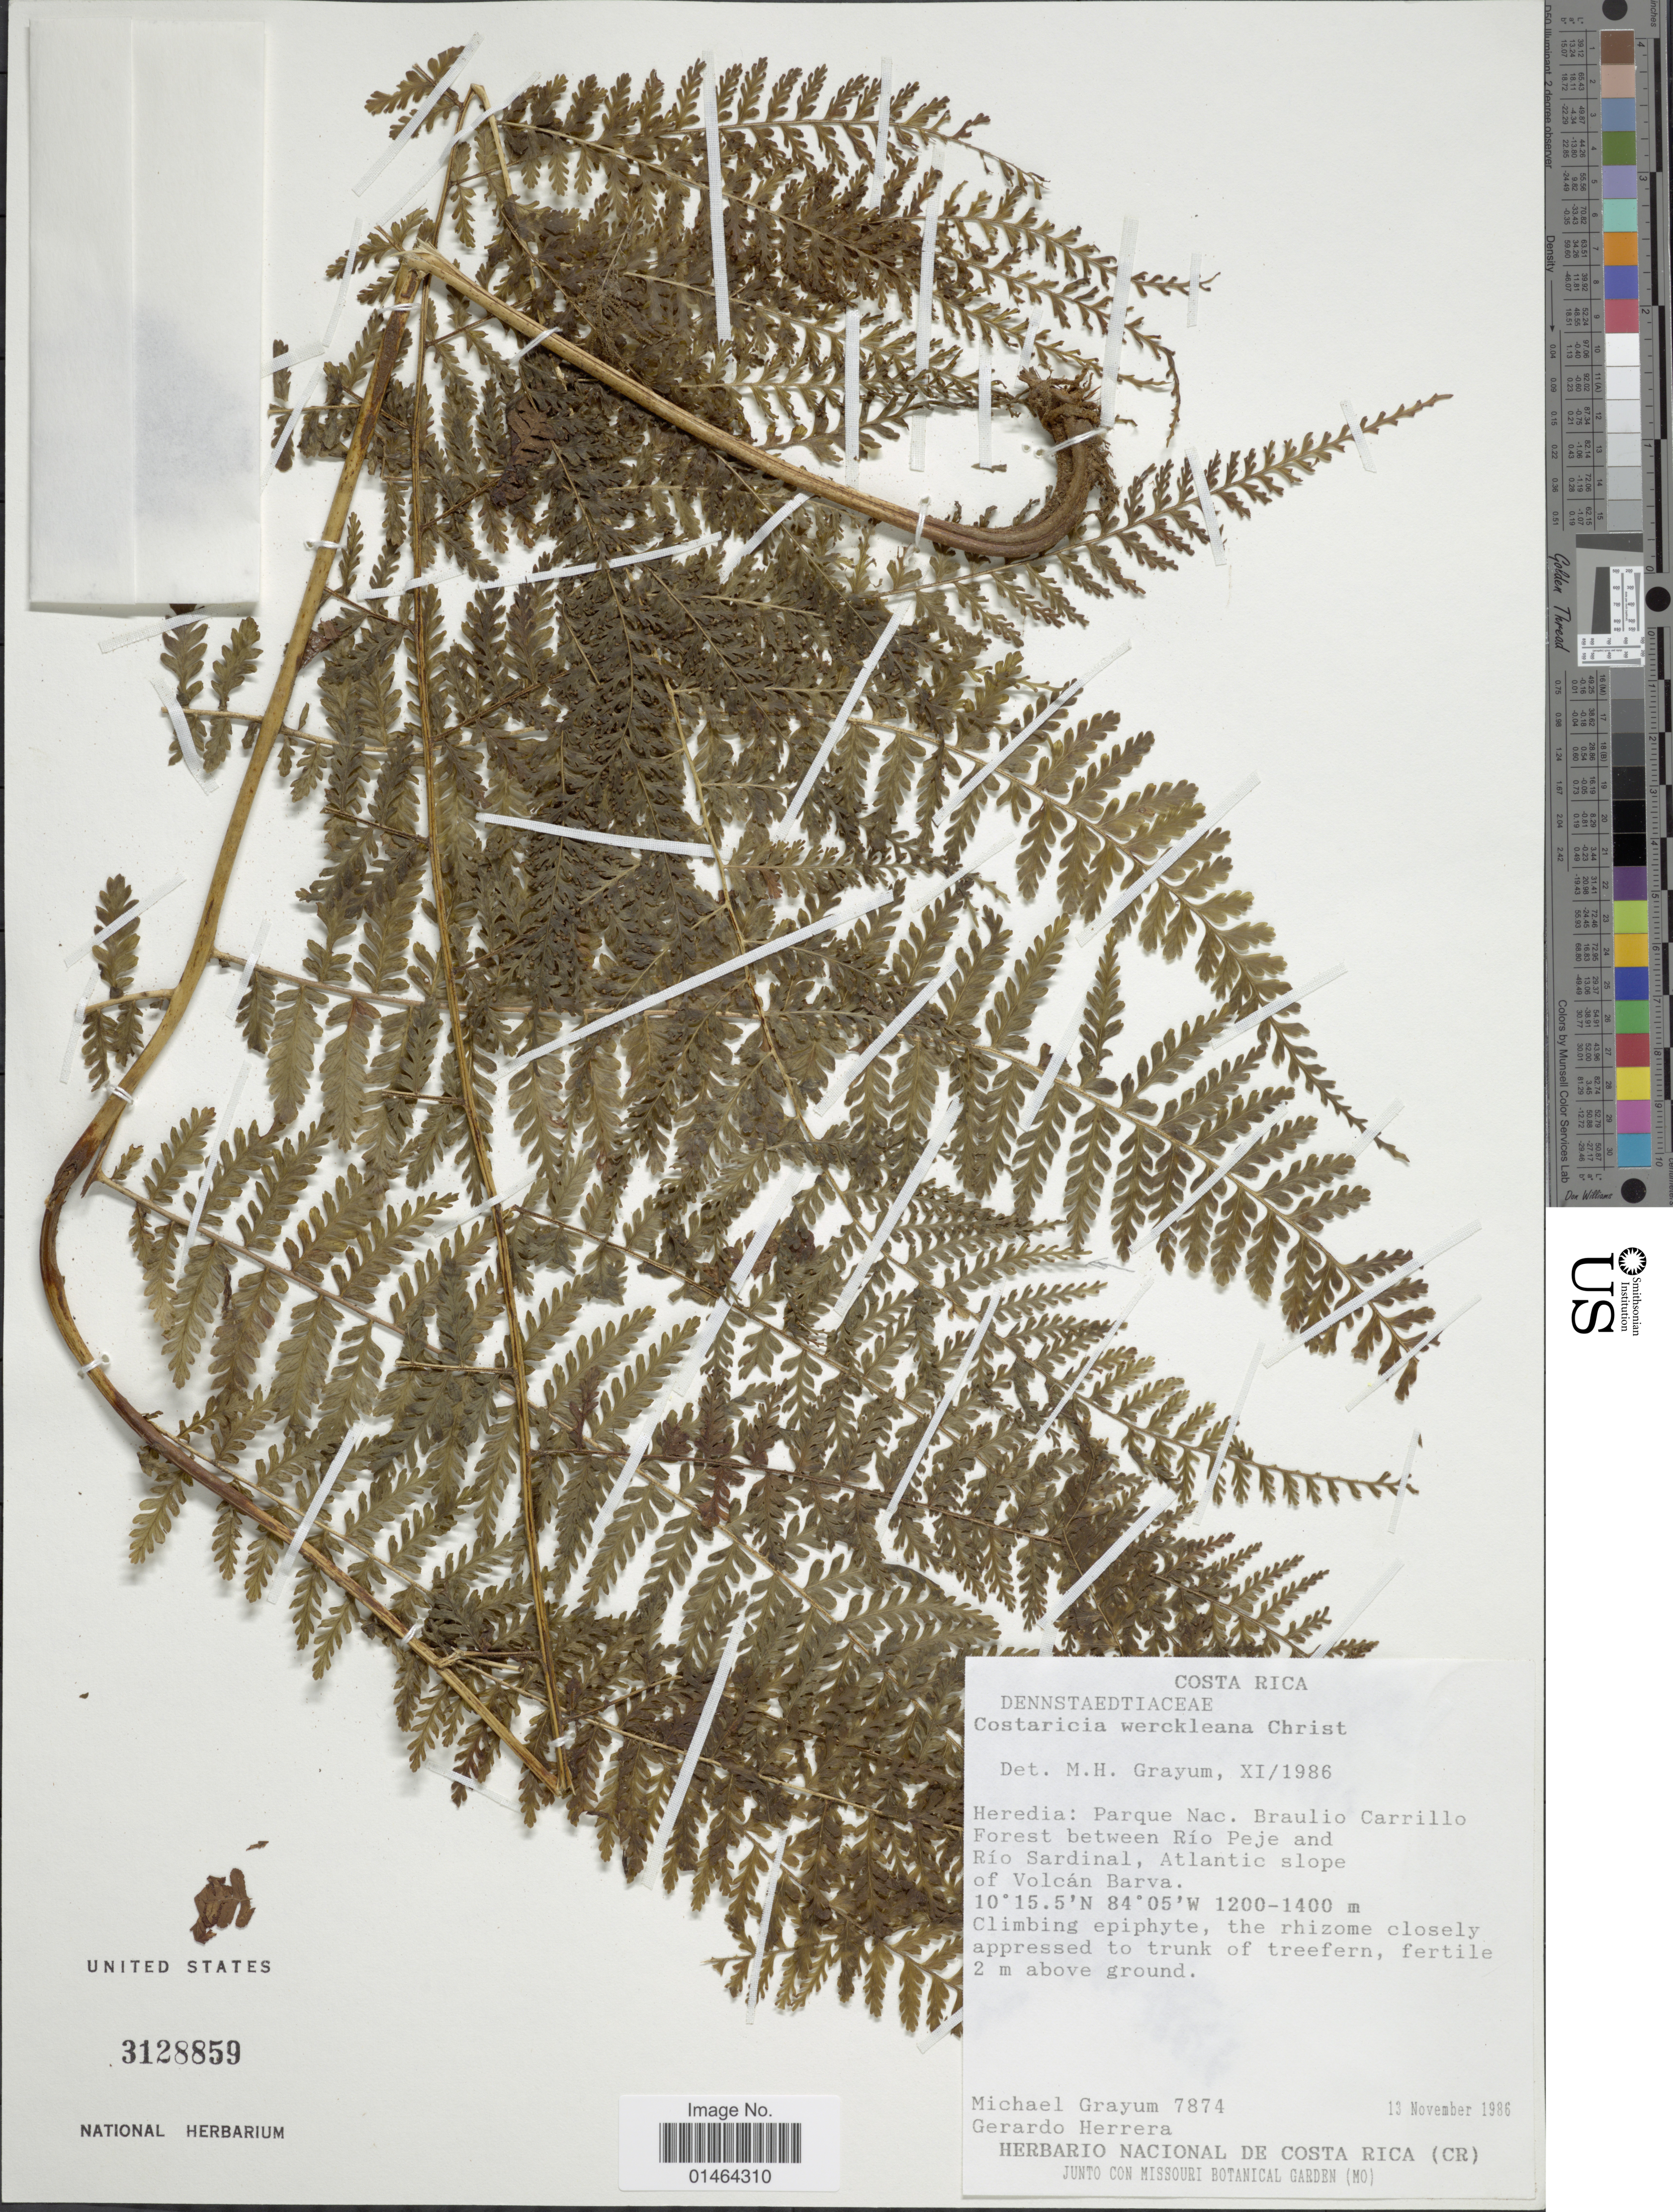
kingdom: Plantae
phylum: Tracheophyta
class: Polypodiopsida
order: Polypodiales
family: Dennstaedtiaceae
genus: Dennstaedtia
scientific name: Dennstaedtia werckleana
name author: (Christ) Navarr. & B. Øllg.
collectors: M. H. Grayum & G. Herrera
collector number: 7874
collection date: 1986-11-13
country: Costa Rica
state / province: Heredia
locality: Parque Nac. Braulio Carrillo Forest between Rio Peje and Rio Sardinal, Atlantic slope of Volcán Barva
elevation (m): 1200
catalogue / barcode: US 3128859